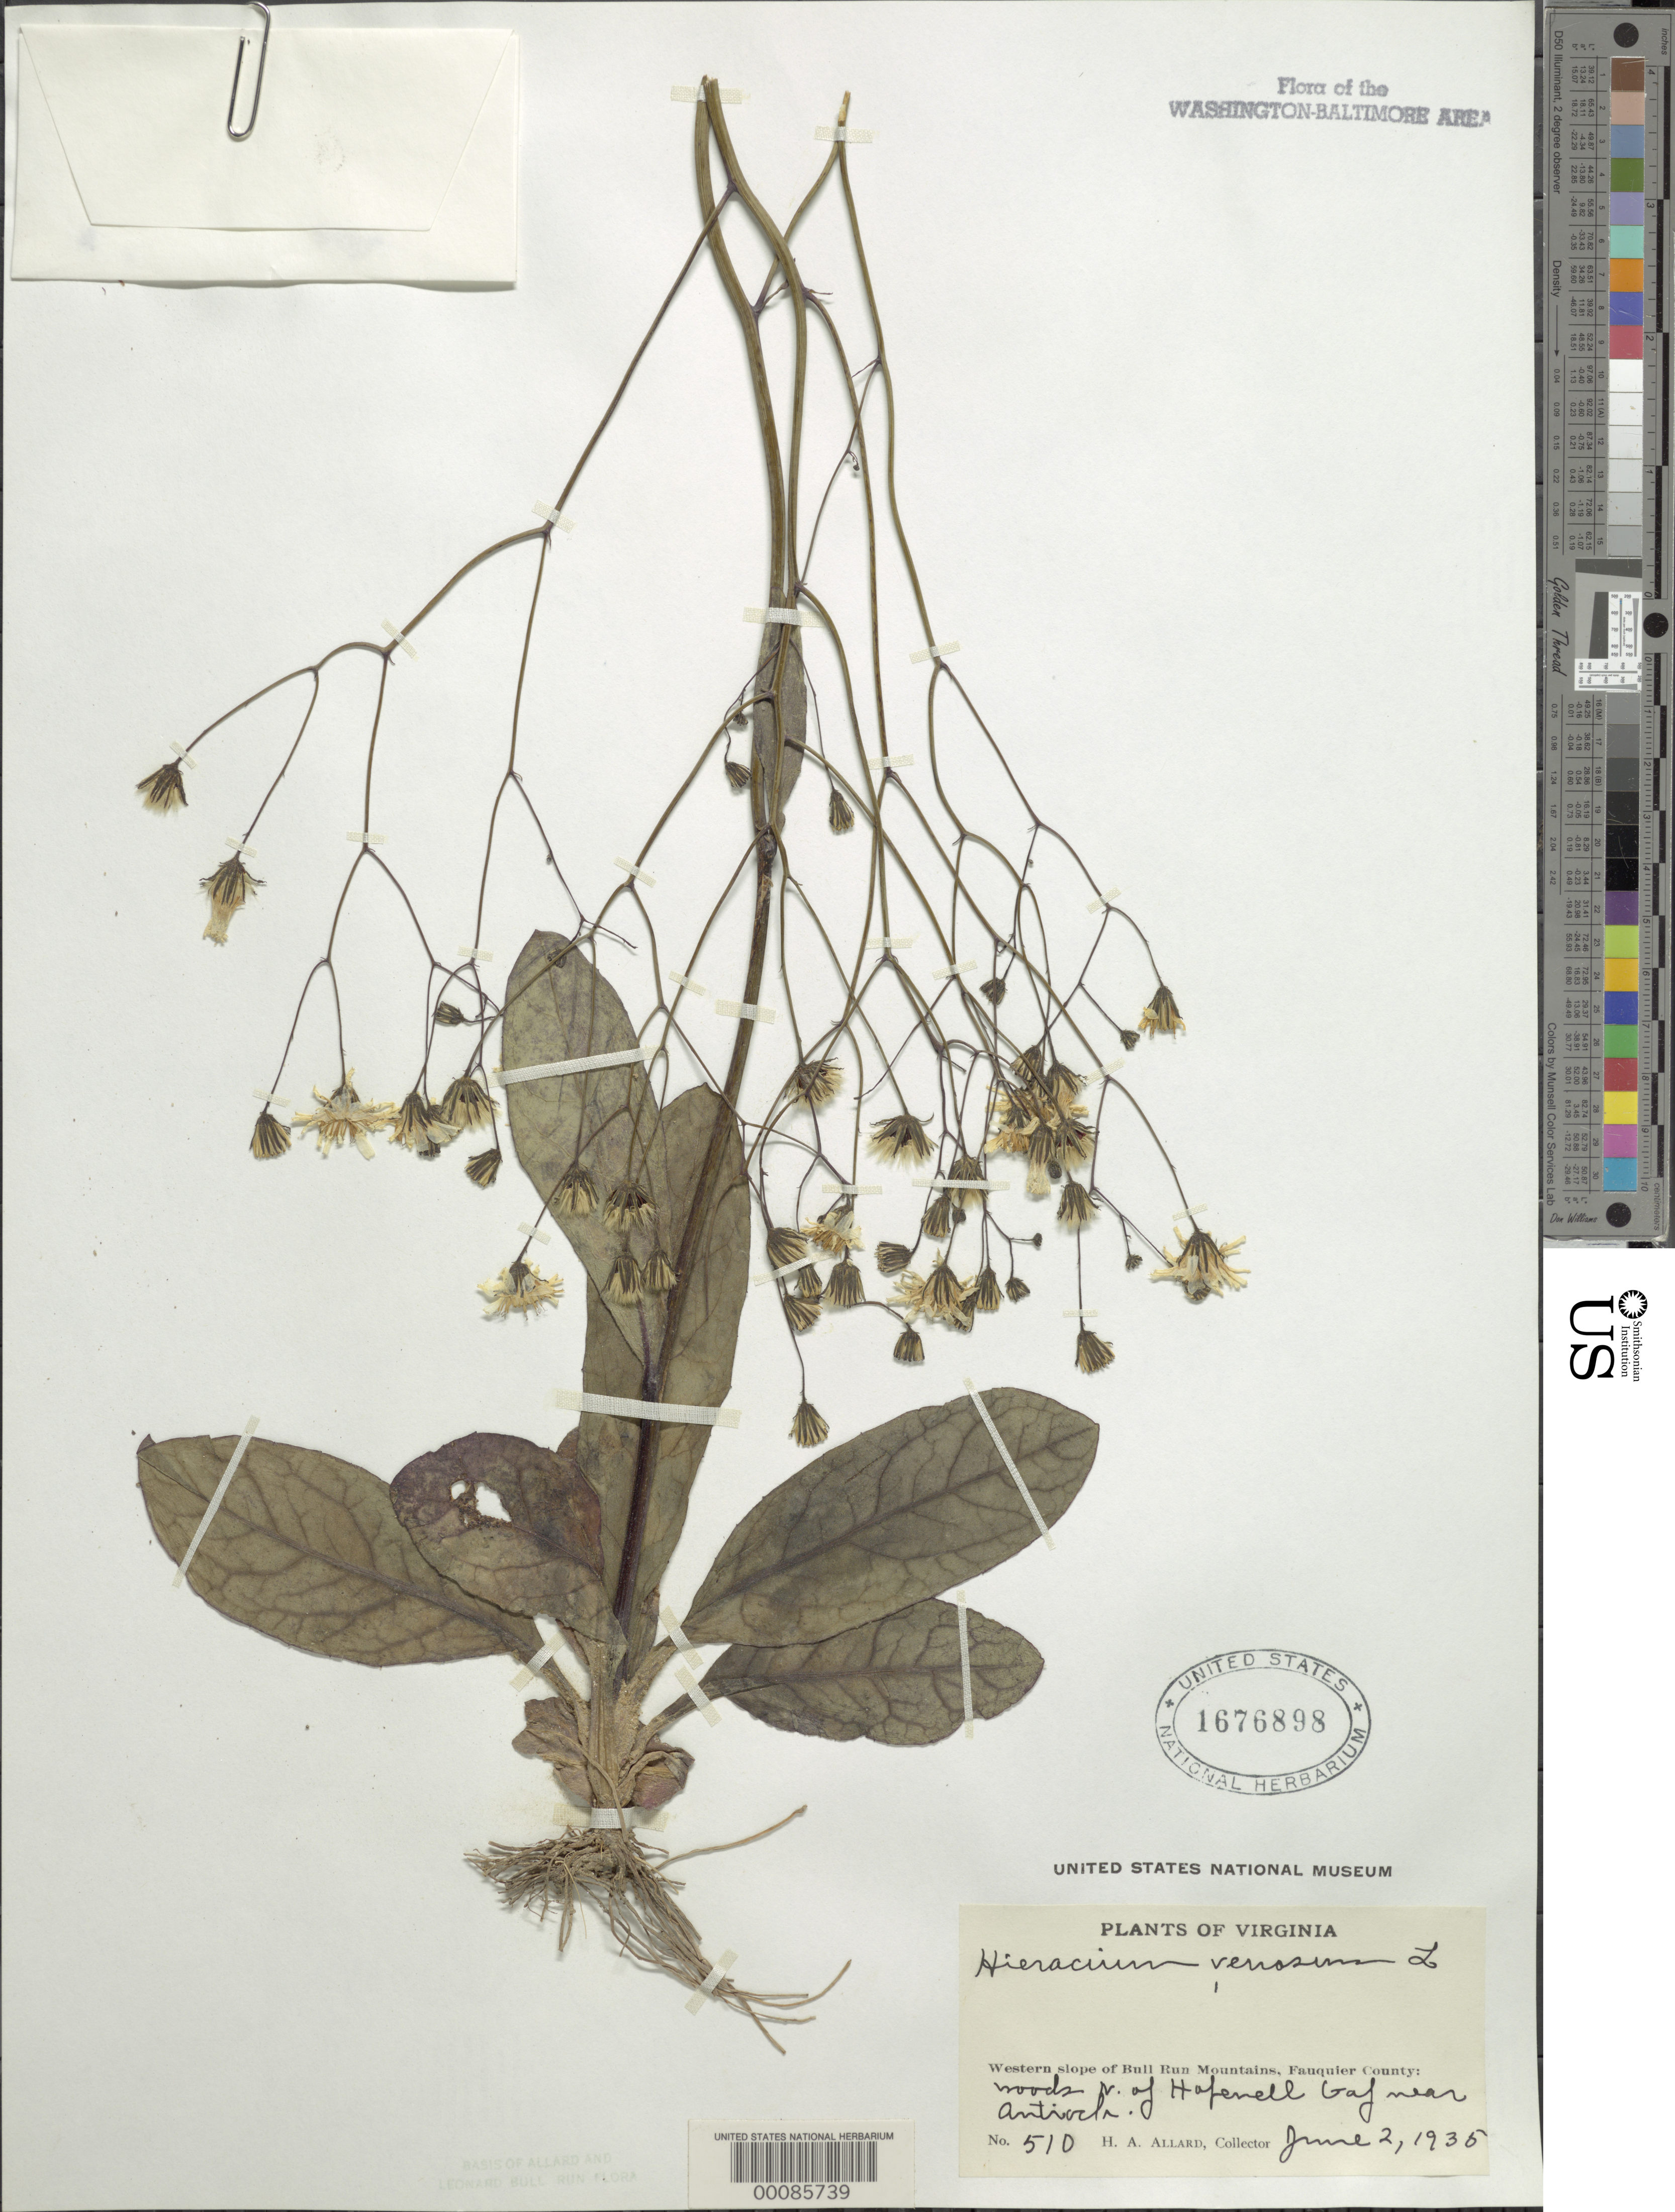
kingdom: Plantae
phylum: Tracheophyta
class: Magnoliopsida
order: Asterales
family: Asteraceae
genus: Hieracium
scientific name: Hieracium venosum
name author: L.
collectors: H. A. Allard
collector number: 510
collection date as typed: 02 Jun 1935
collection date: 1935-06-02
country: United States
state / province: Virginia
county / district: Fauquier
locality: North of Hopewell Gap near Antioch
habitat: Woods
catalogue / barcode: US 1676898